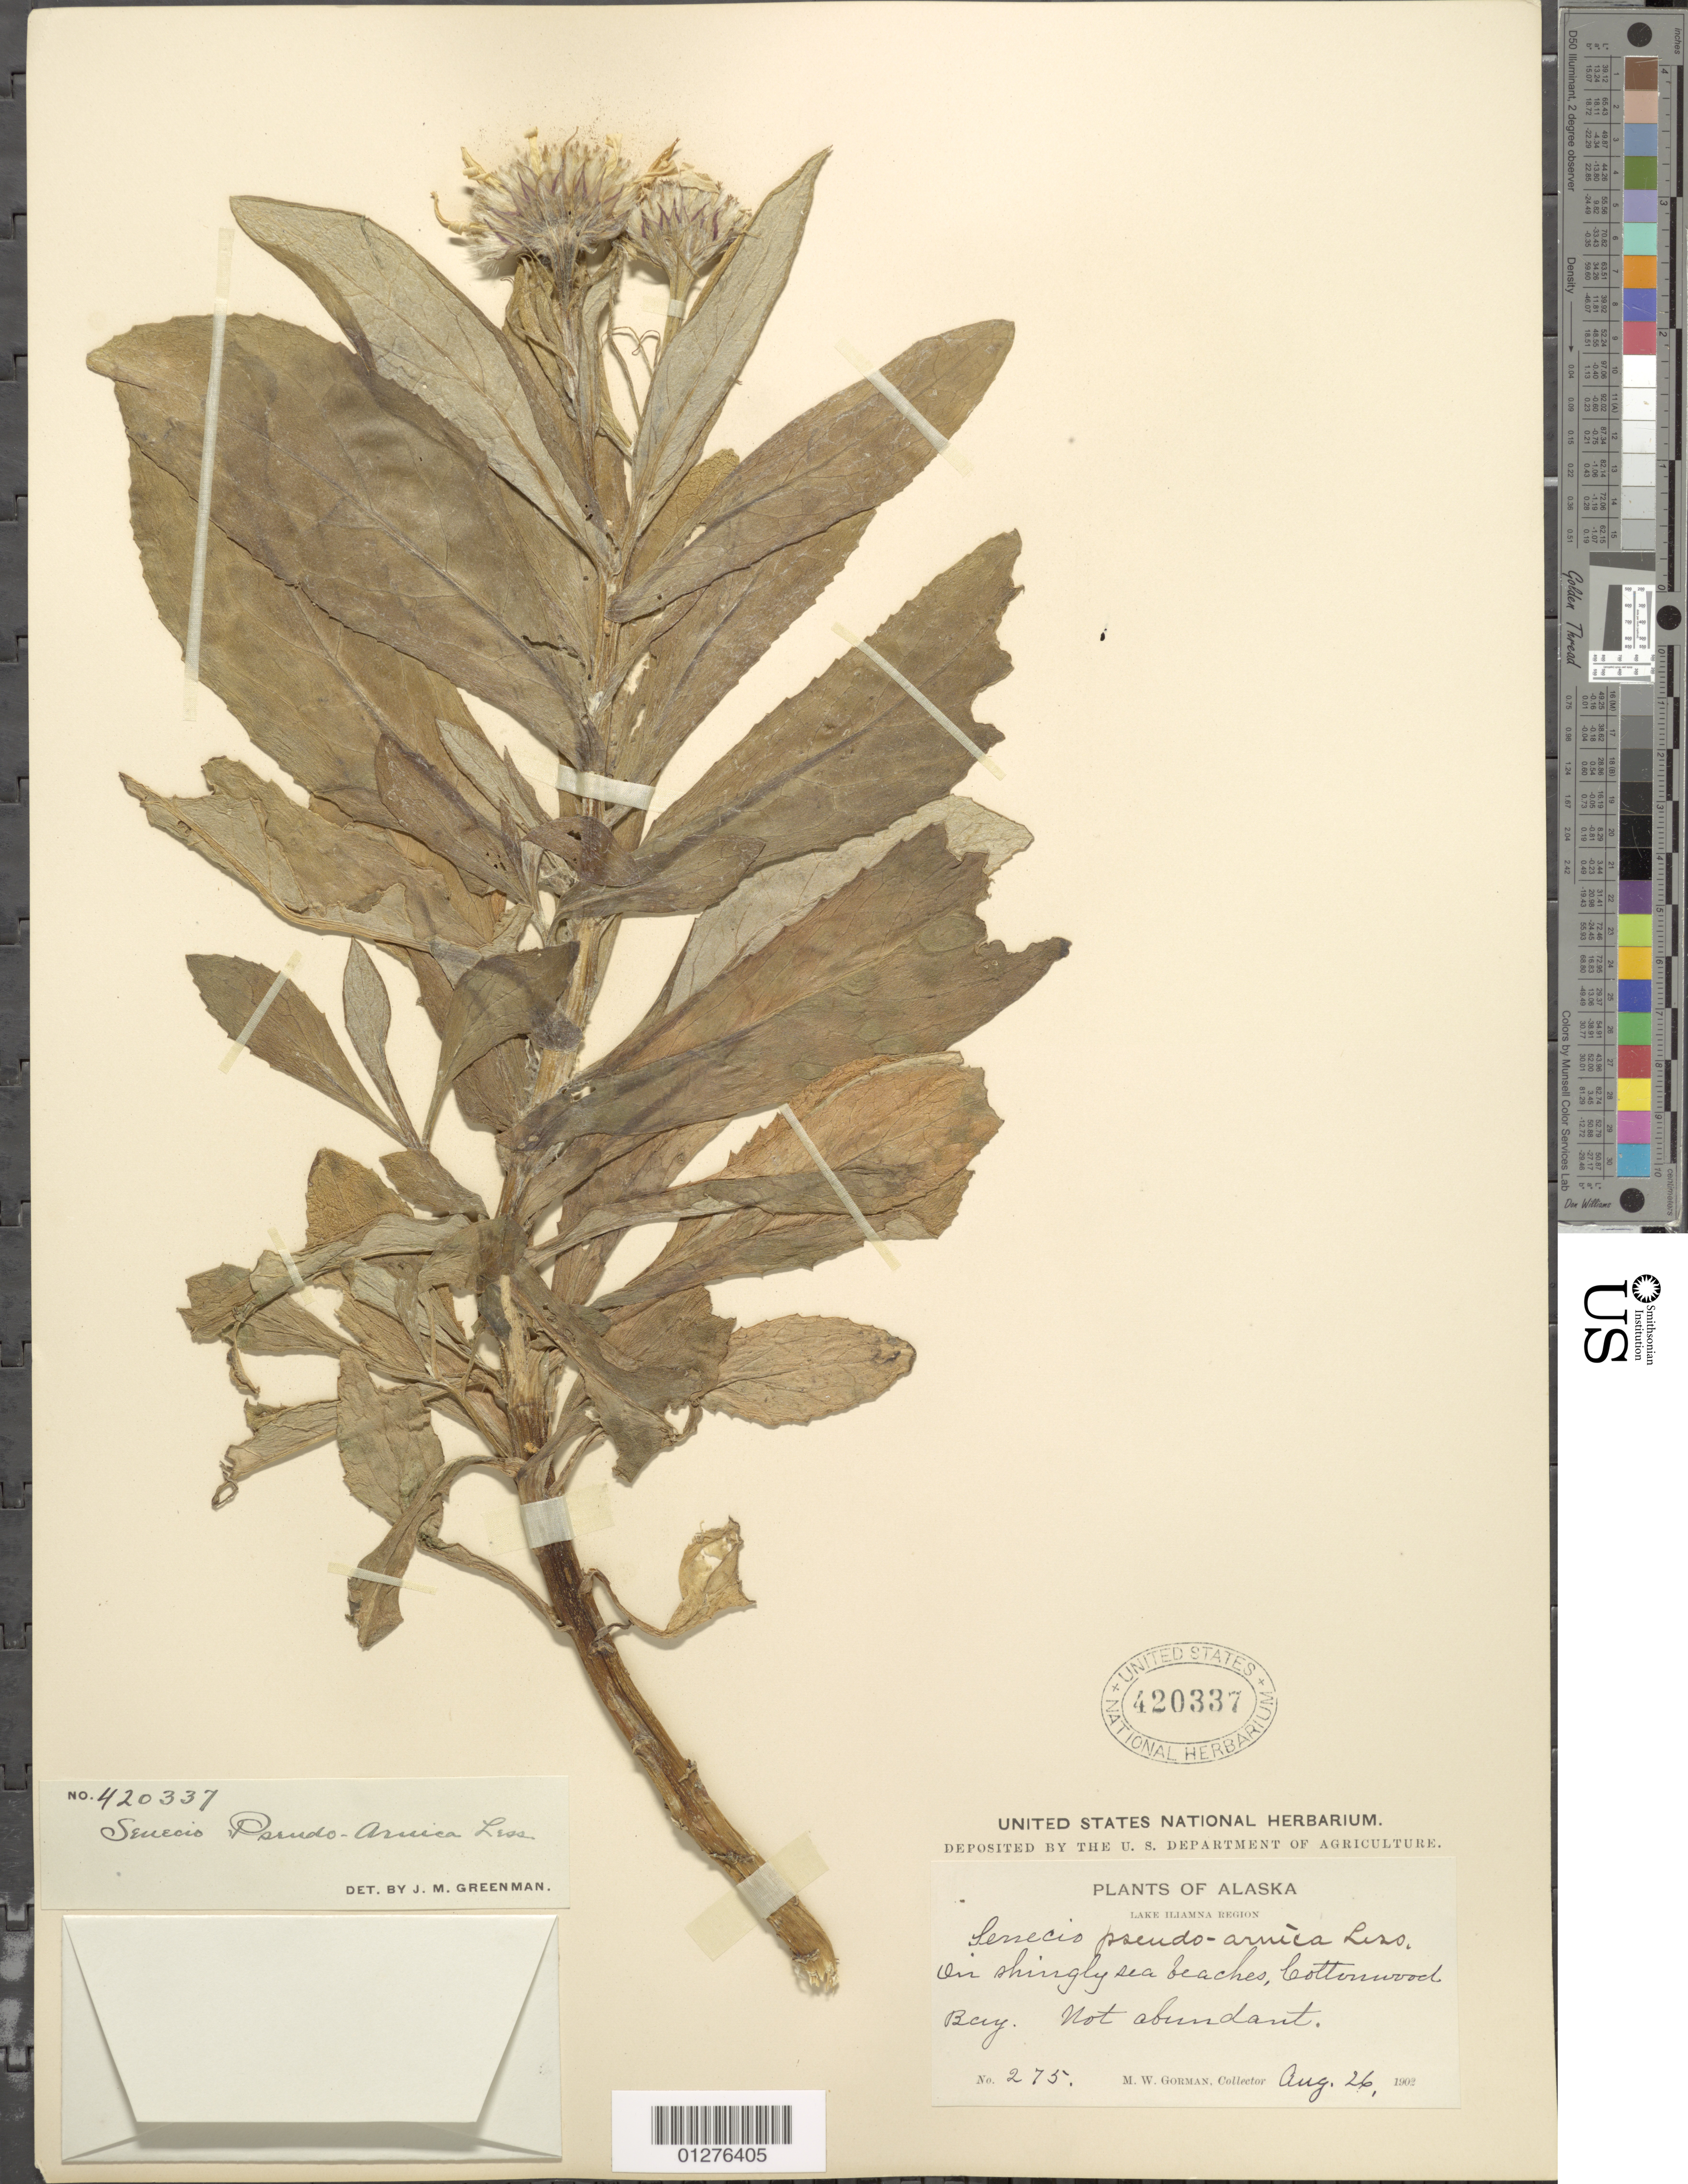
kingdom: Plantae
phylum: Tracheophyta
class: Magnoliopsida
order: Asterales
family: Asteraceae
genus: Senecio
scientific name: Senecio pseudoarnica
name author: Less.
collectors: M. W. Gorman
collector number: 275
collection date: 1902-08-26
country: United States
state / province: Alaska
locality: Cottonwood Bay.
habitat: On shingly sea beaches.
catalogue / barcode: US 420337